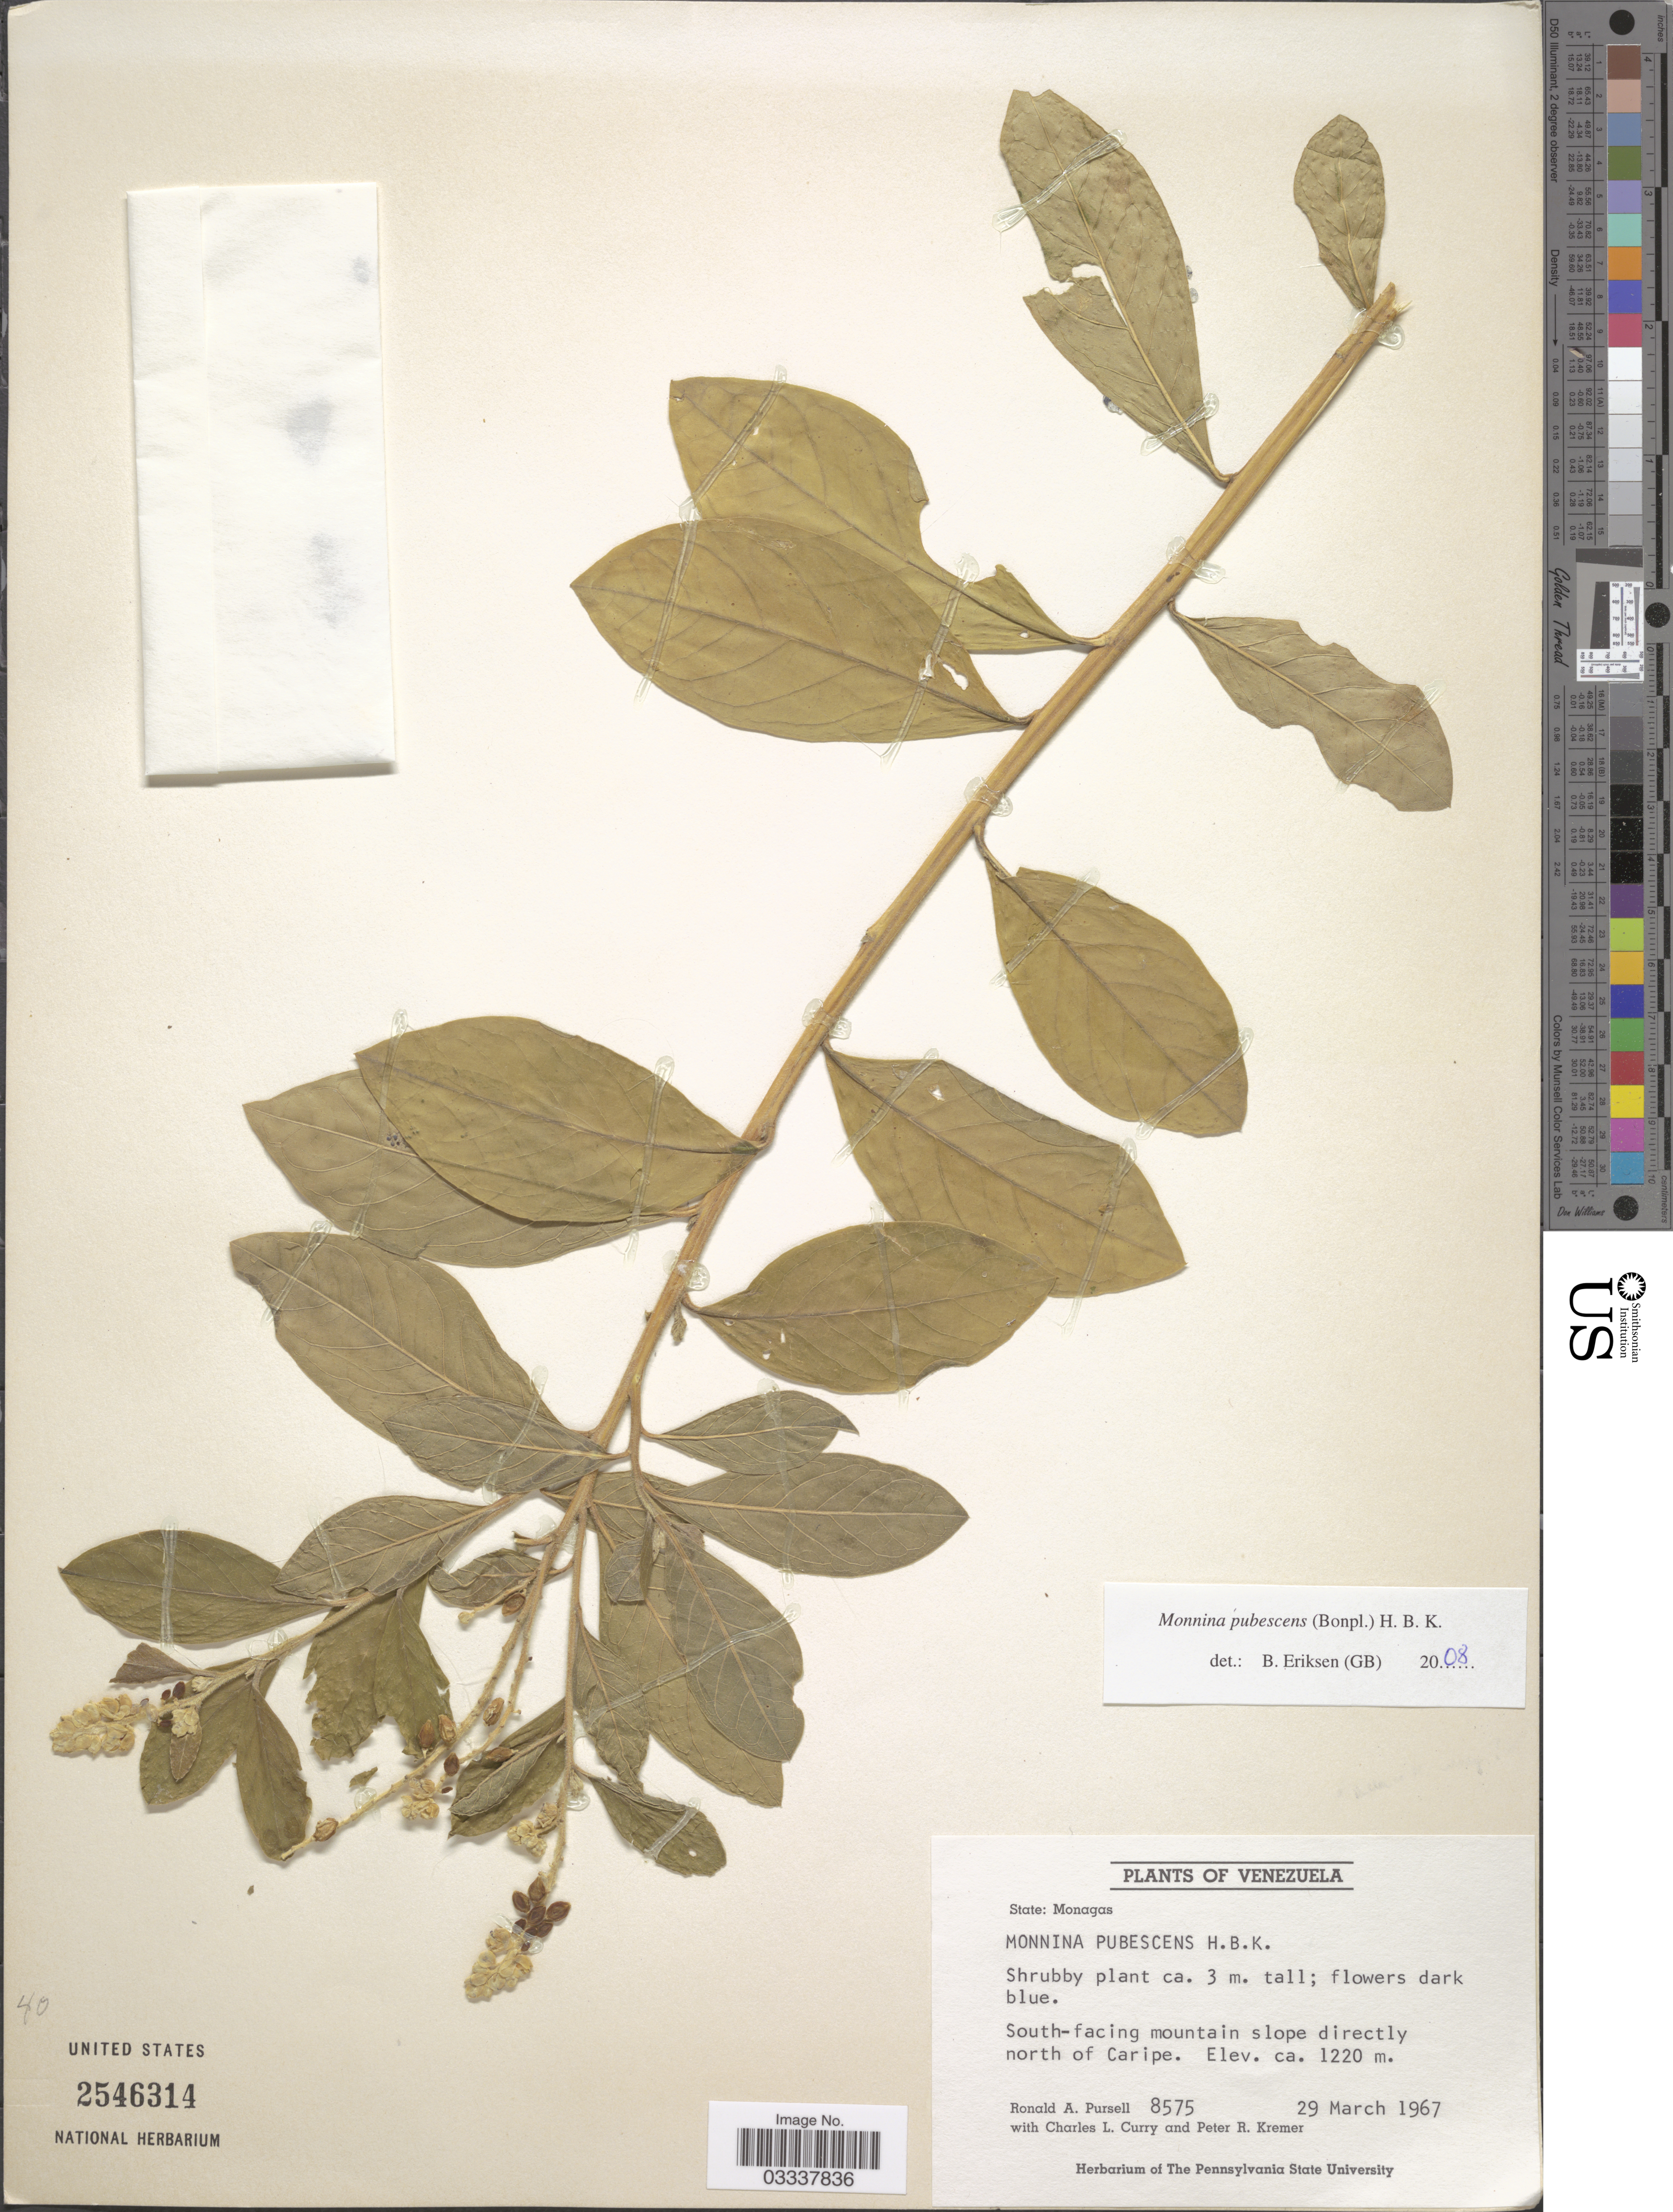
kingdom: Plantae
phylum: Tracheophyta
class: Magnoliopsida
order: Fabales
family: Polygalaceae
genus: Monnina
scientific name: Monnina pubescens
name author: Kunth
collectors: R. A. Pursell, C. L. Curry & P. Kremer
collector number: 8575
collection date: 1967-03-29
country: Venezuela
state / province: Monagas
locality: South-facing mountain slope directly north of Caripe.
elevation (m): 1220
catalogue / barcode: US 2546314